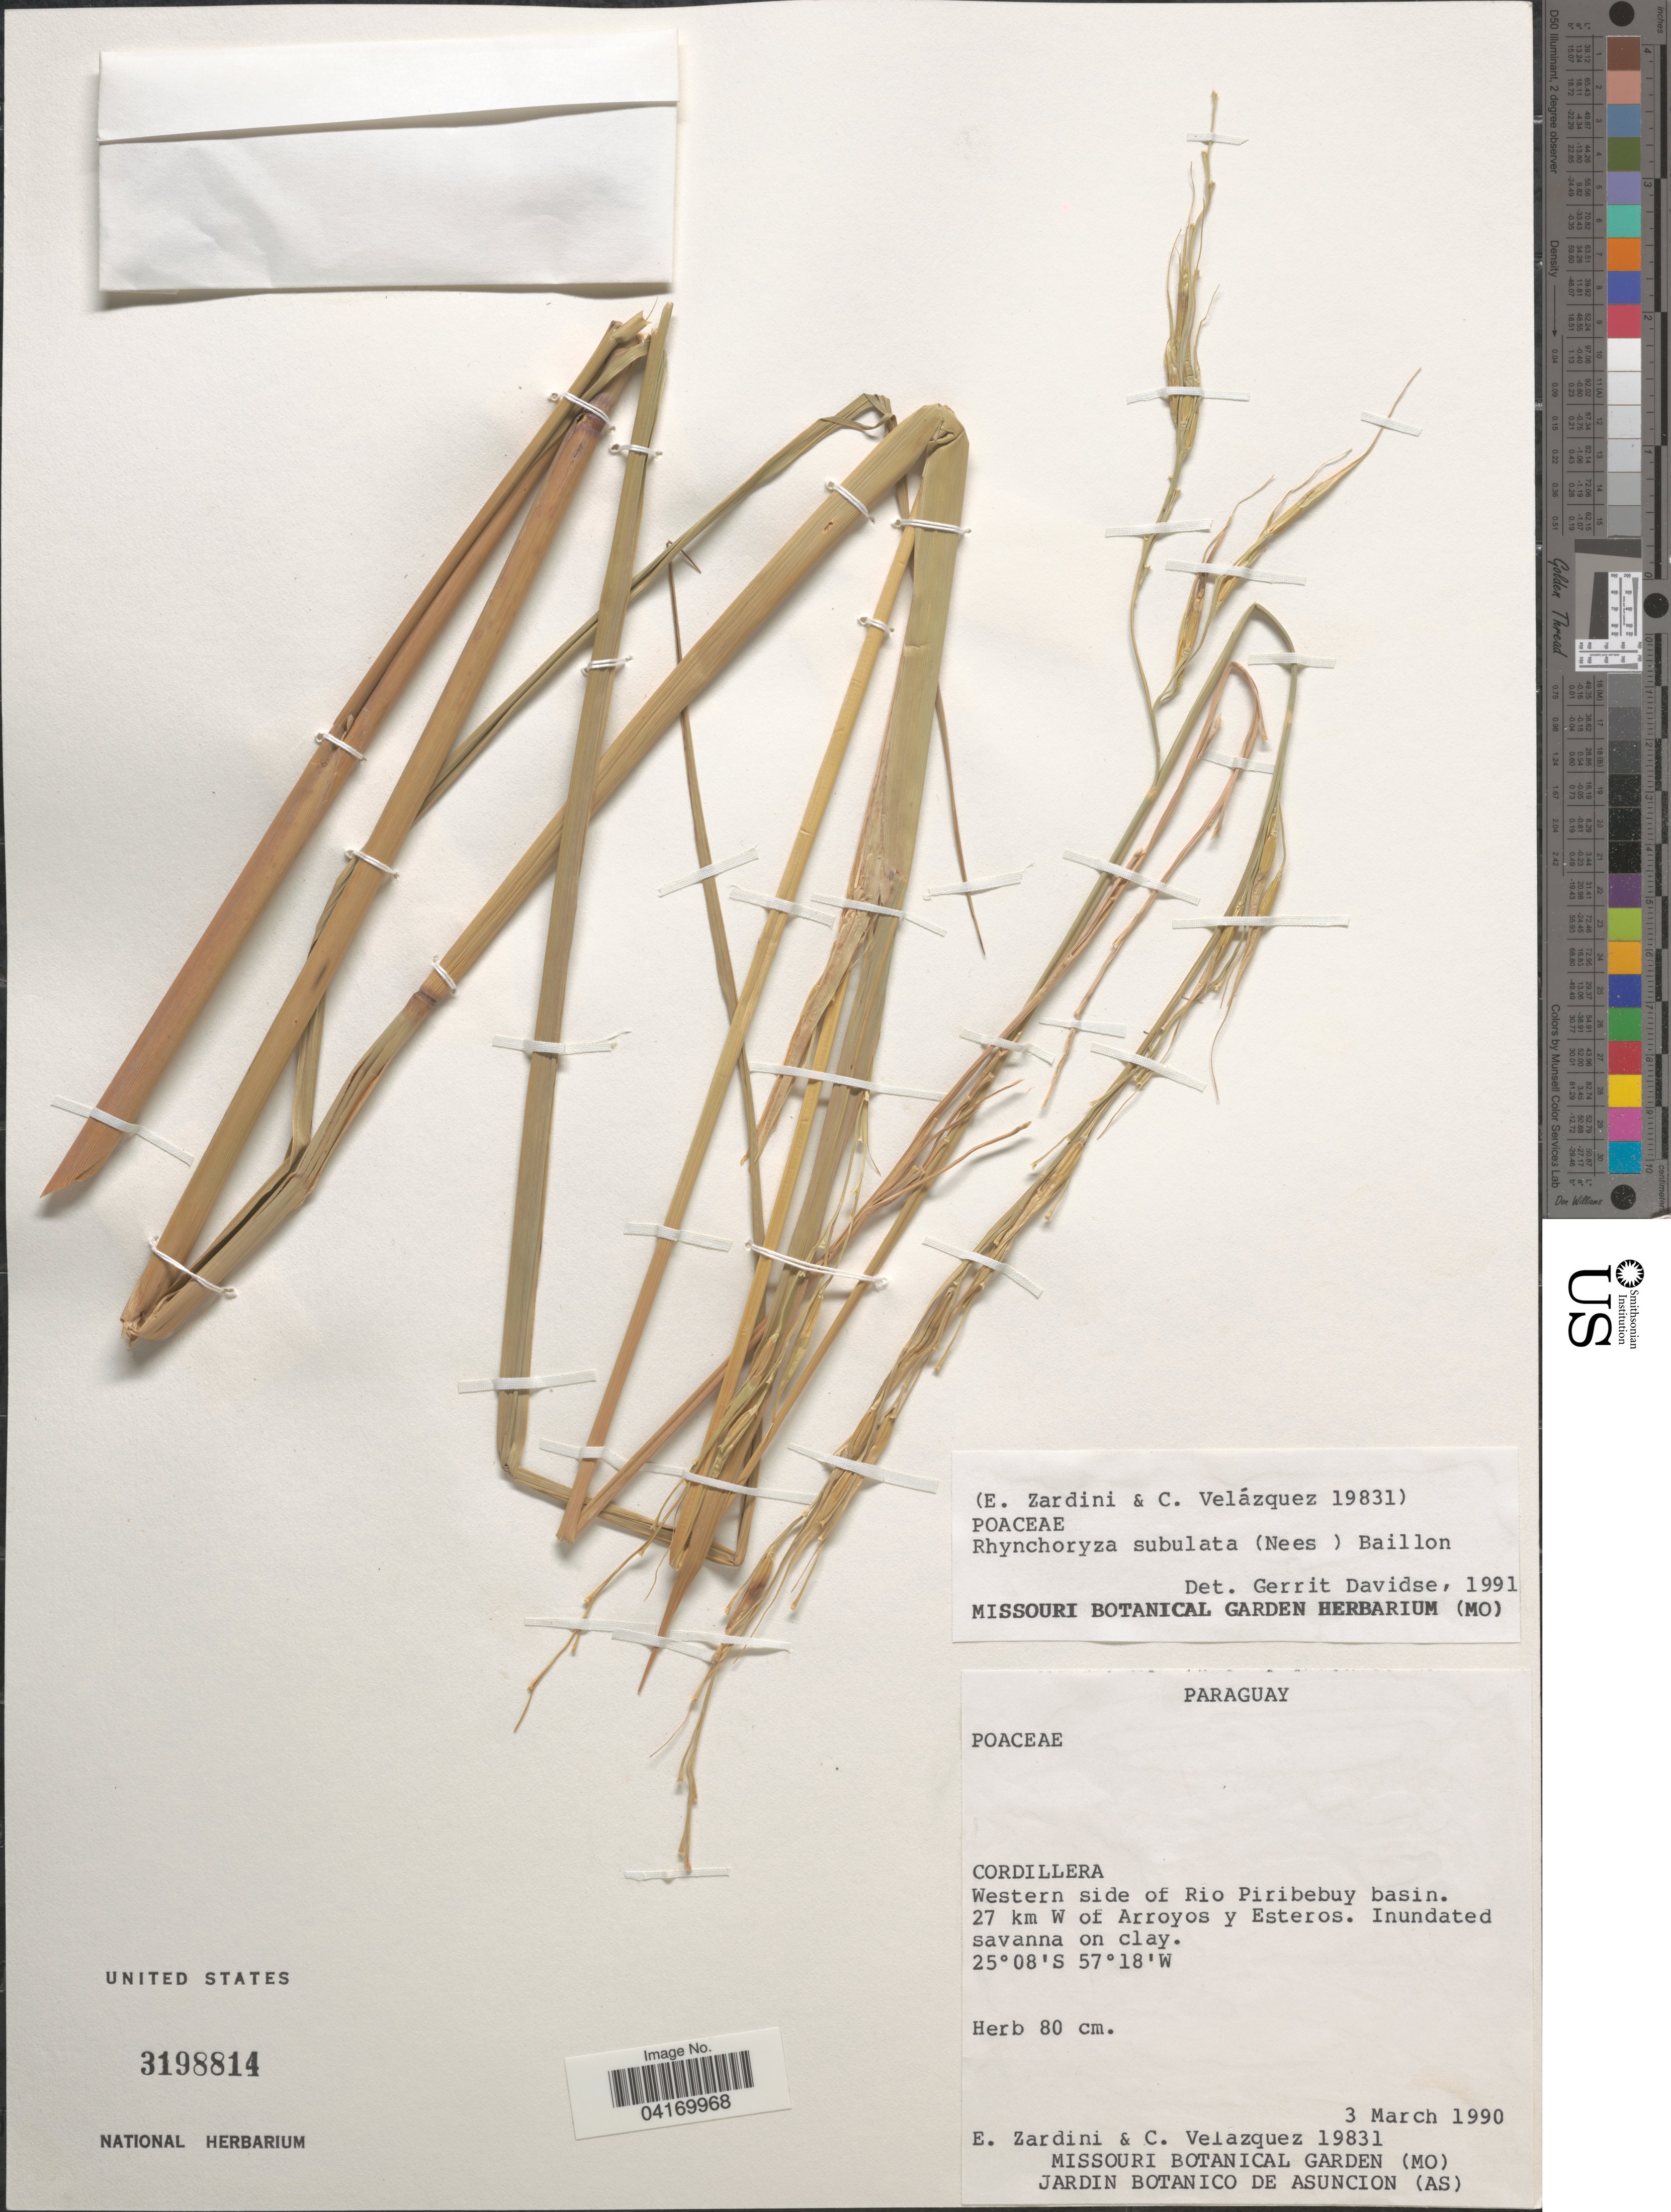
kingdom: Plantae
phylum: Tracheophyta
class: Liliopsida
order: Poales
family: Poaceae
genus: Rhynchoryza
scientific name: Rhynchoryza subulata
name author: (Nees) Baill.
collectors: E. Zardini & C. Velázquez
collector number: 19831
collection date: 1990-03-03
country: Paraguay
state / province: Cordillera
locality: Western side of Rio Piribebuy basin. 27 km W of Arroyos y Esteros. Inundated savanna on clay.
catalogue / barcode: US 3198814